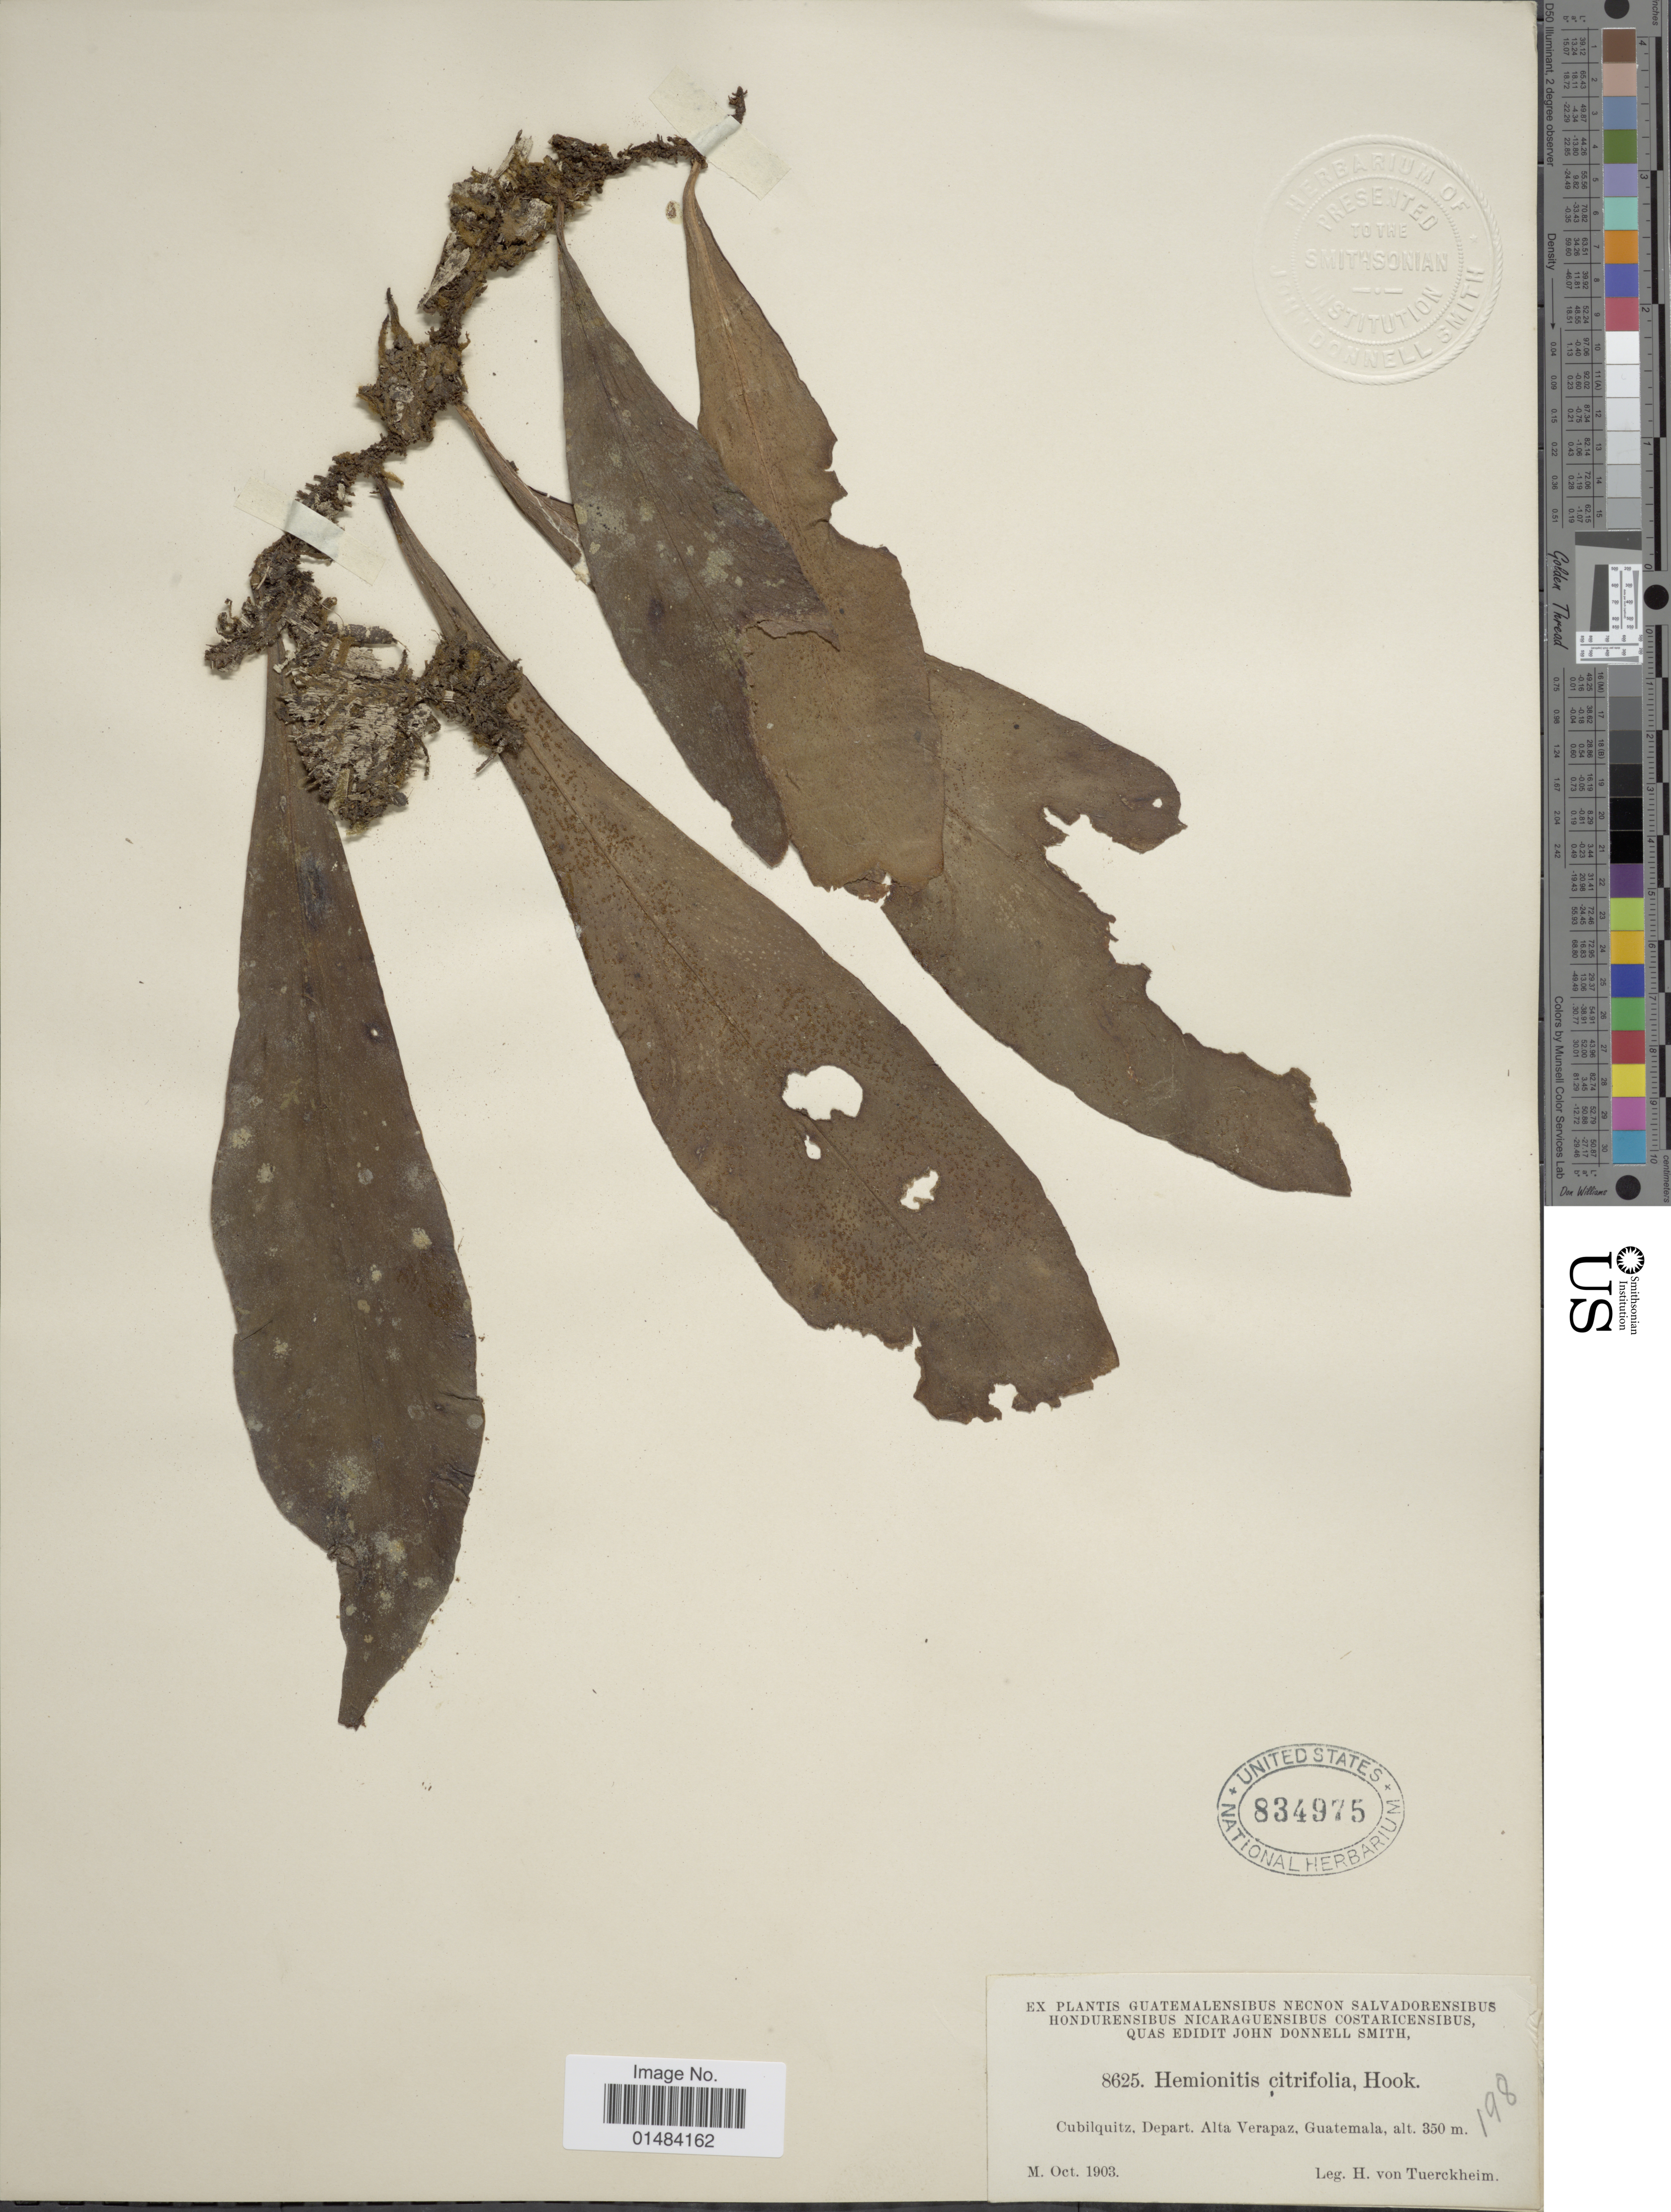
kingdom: Plantae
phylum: Tracheophyta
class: Polypodiopsida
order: Polypodiales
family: Pteridaceae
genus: Anetium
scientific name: Anetium citrifolium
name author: (L.) Splitg.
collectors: H. von Tuerckheim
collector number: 8625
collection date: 1903-10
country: Guatemala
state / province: Alta Verapaz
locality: Cubilquitz. Depart. Alta Verpaz, Guatemala.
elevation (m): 350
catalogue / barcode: US 834975